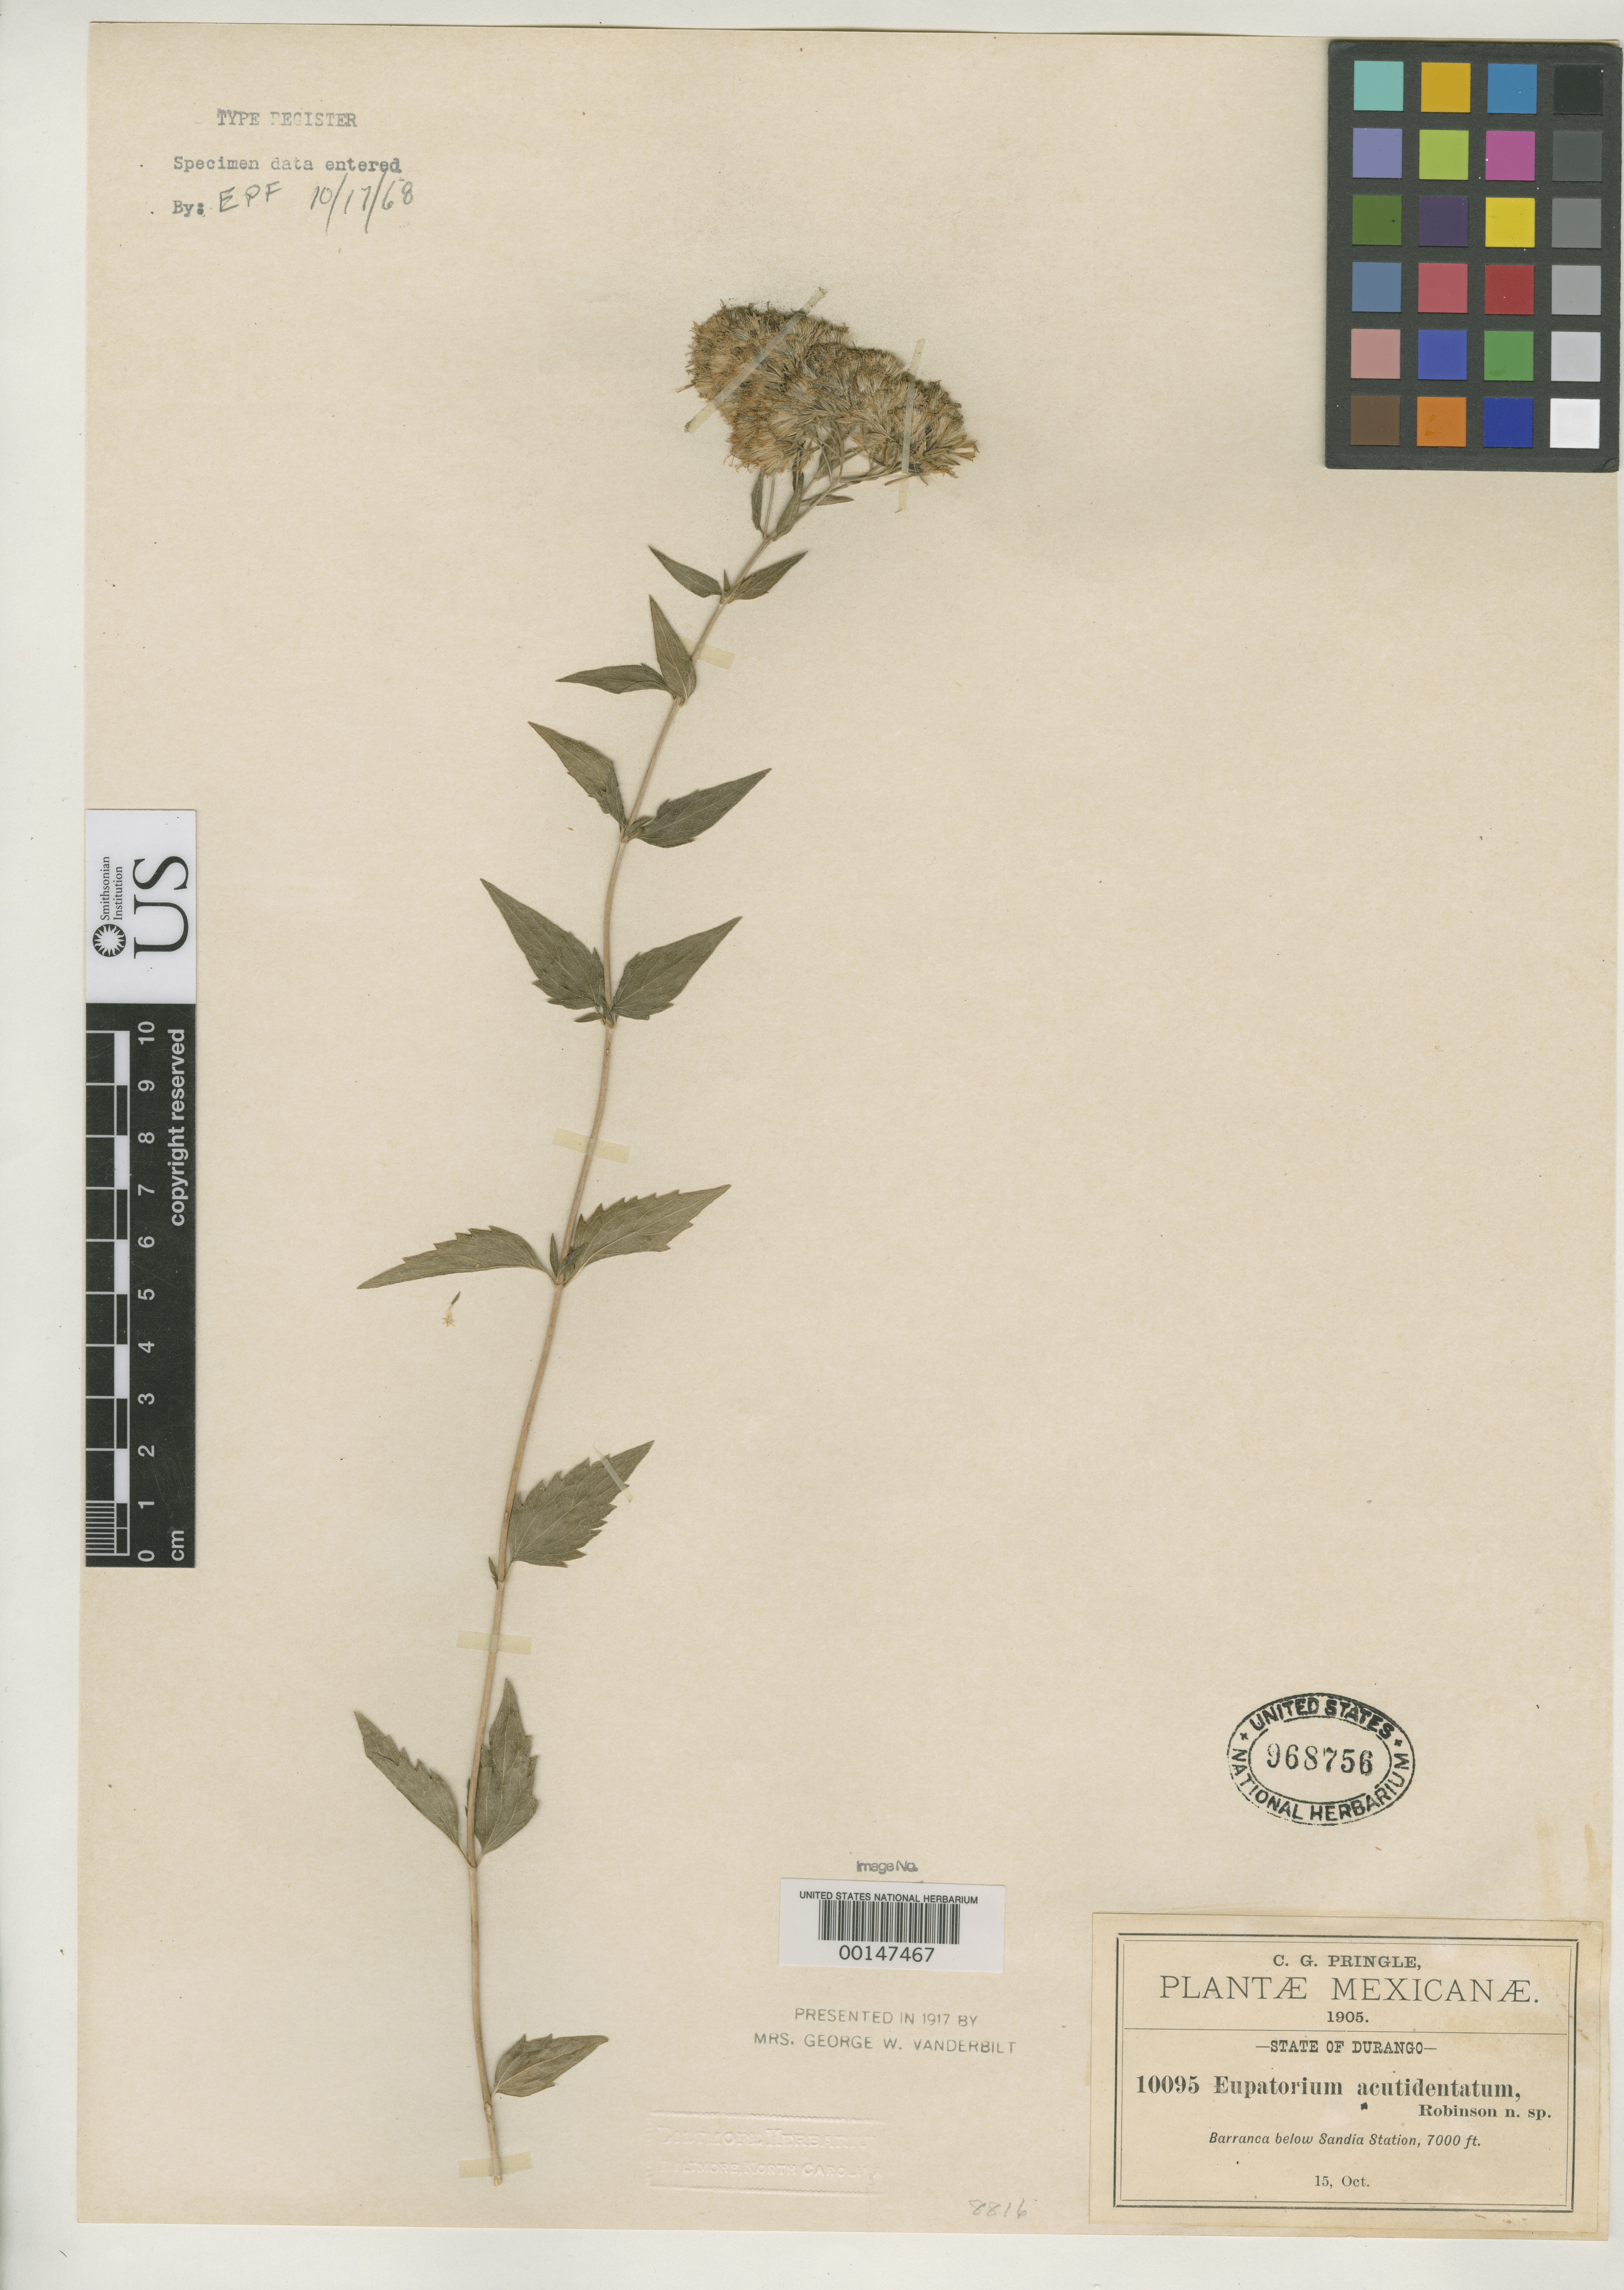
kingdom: Plantae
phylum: Tracheophyta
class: Magnoliopsida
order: Asterales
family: Asteraceae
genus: Eupatorium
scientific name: Eupatorium acutidentatum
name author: B.L. Rob.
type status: Isotype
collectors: C. G. Pringle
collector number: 10095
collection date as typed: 15 Oct 1905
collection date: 1905-10-15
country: Mexico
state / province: Durango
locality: Barranca below Sandia Station.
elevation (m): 2134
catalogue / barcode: US 968756